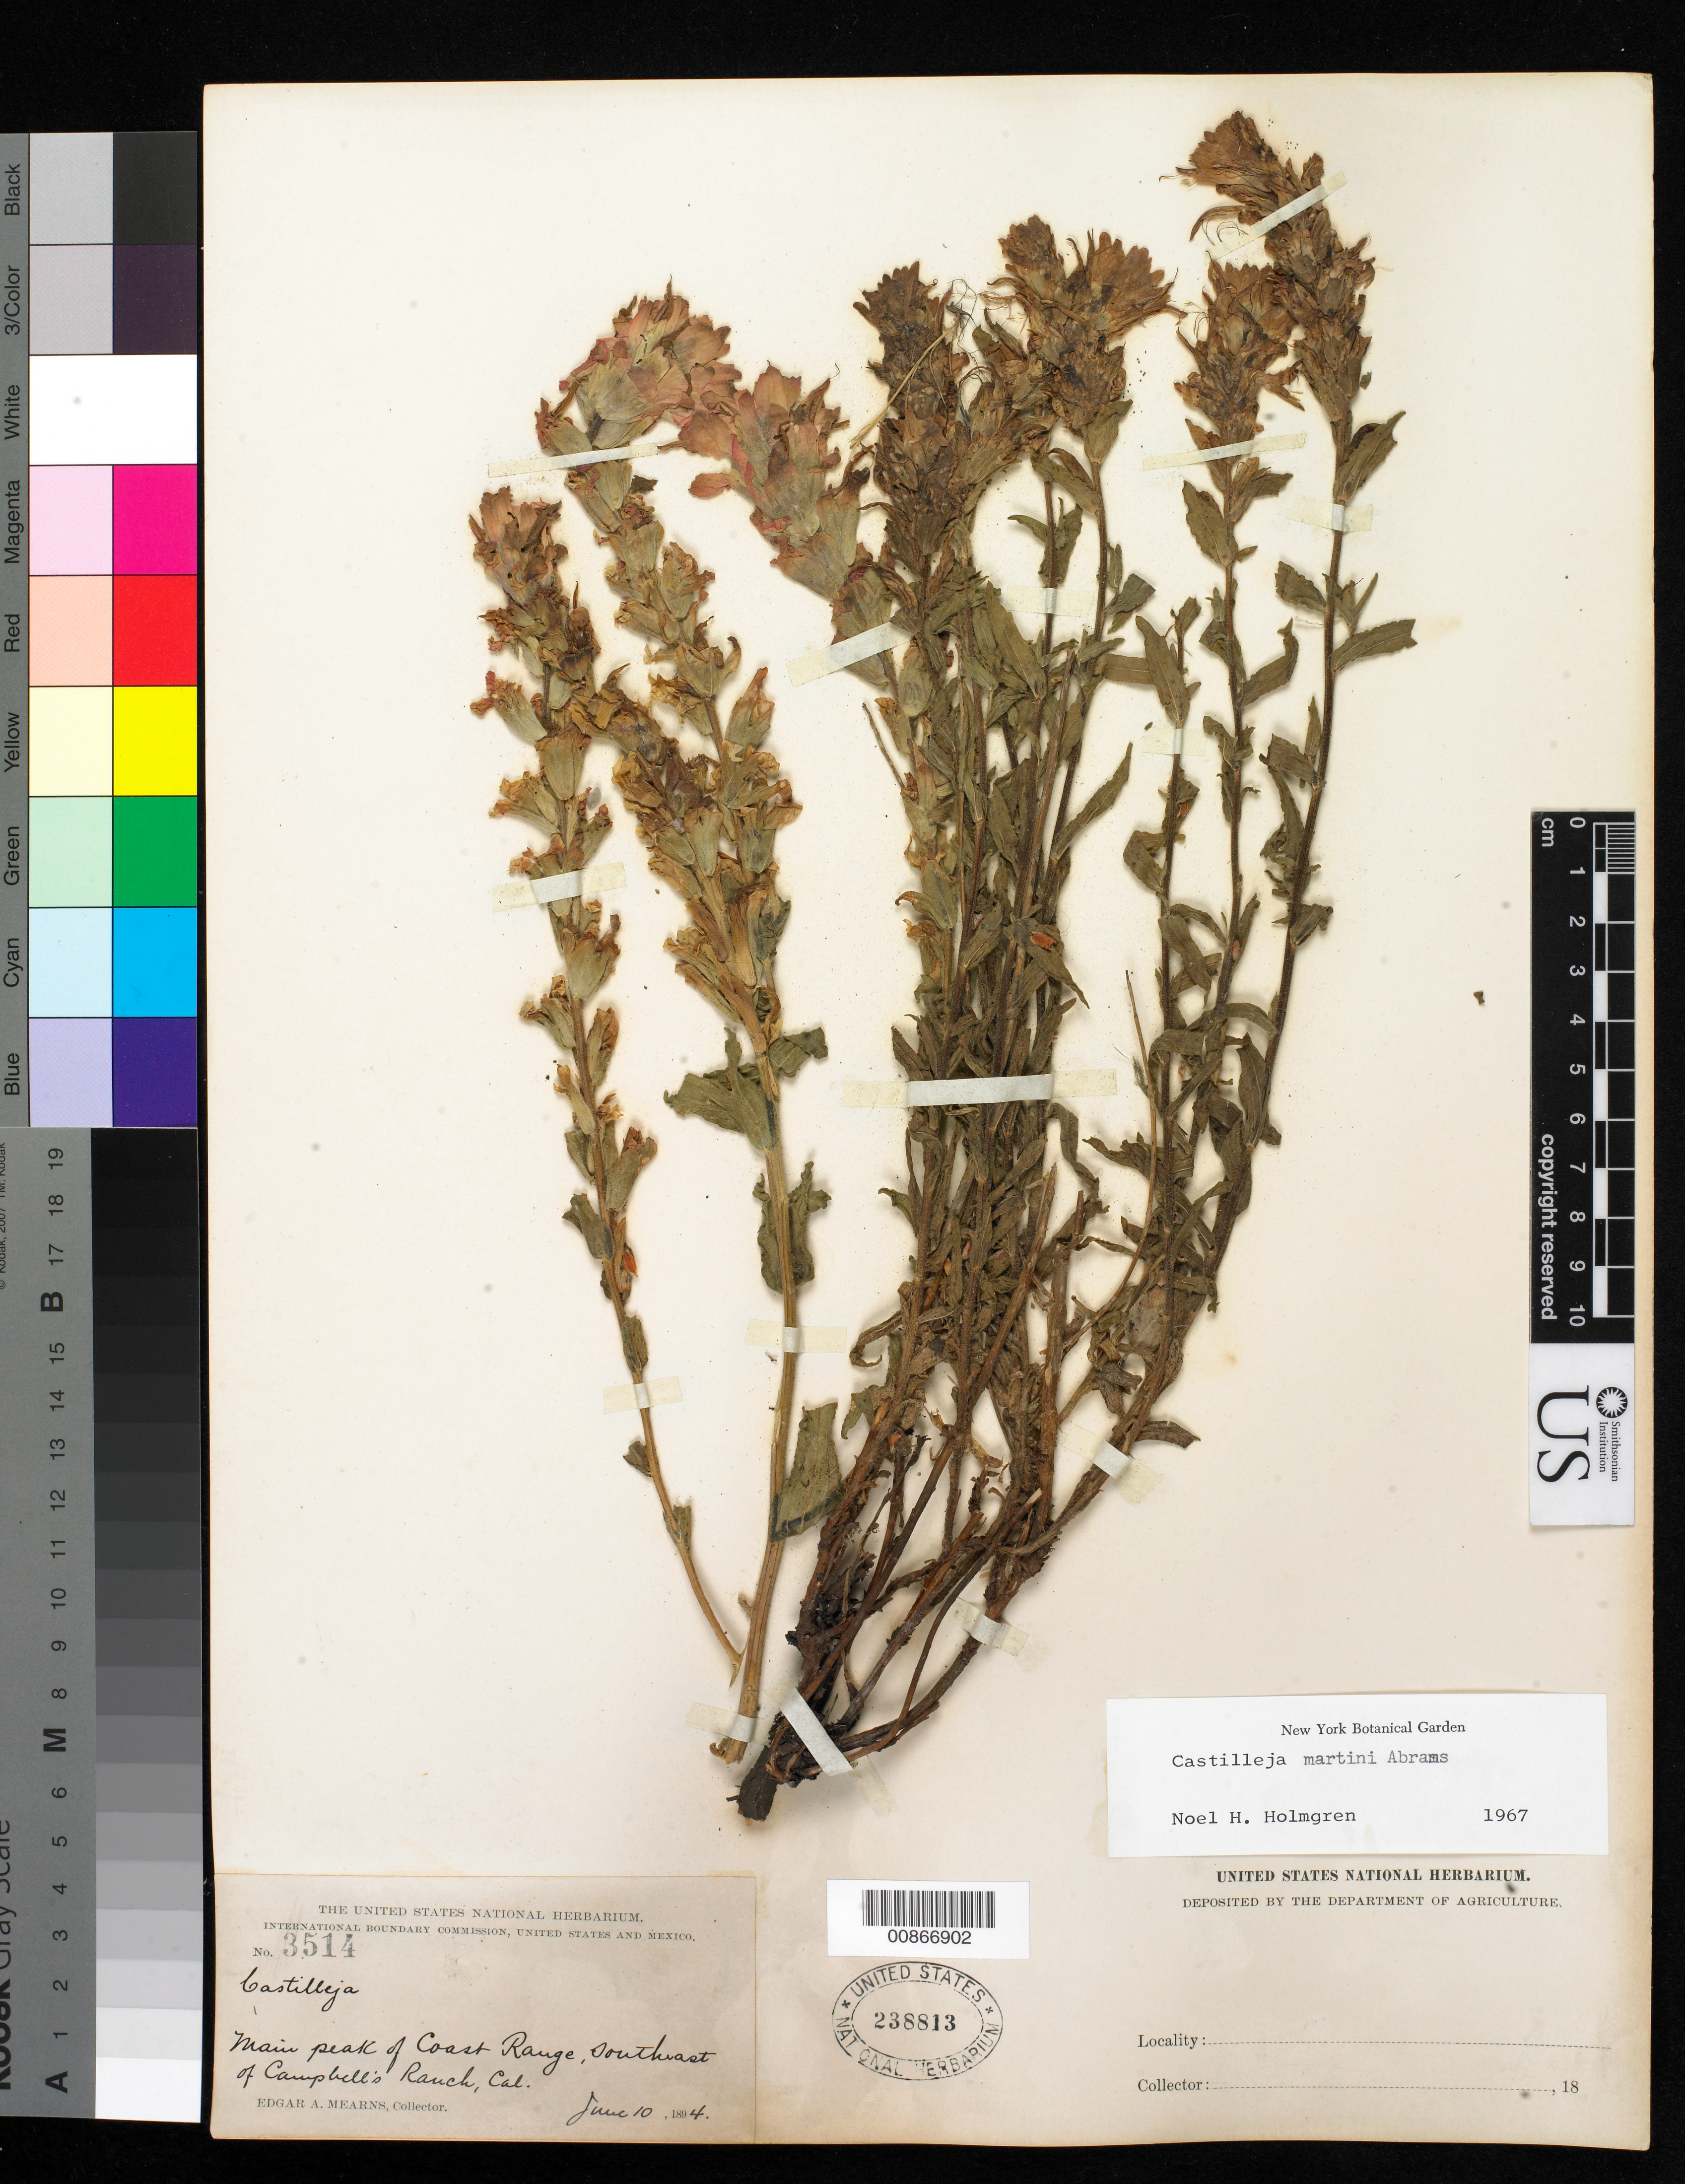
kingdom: Plantae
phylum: Tracheophyta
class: Magnoliopsida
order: Lamiales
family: Orobanchaceae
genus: Castilleja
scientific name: Castilleja martinii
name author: Abrams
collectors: E. A. Mearns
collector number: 3514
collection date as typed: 10 Jun 1894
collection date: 1894-06-10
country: United States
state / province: California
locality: Main peak of Coast Range, southwest of Campbell's Ranch, California.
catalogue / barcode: US 238813